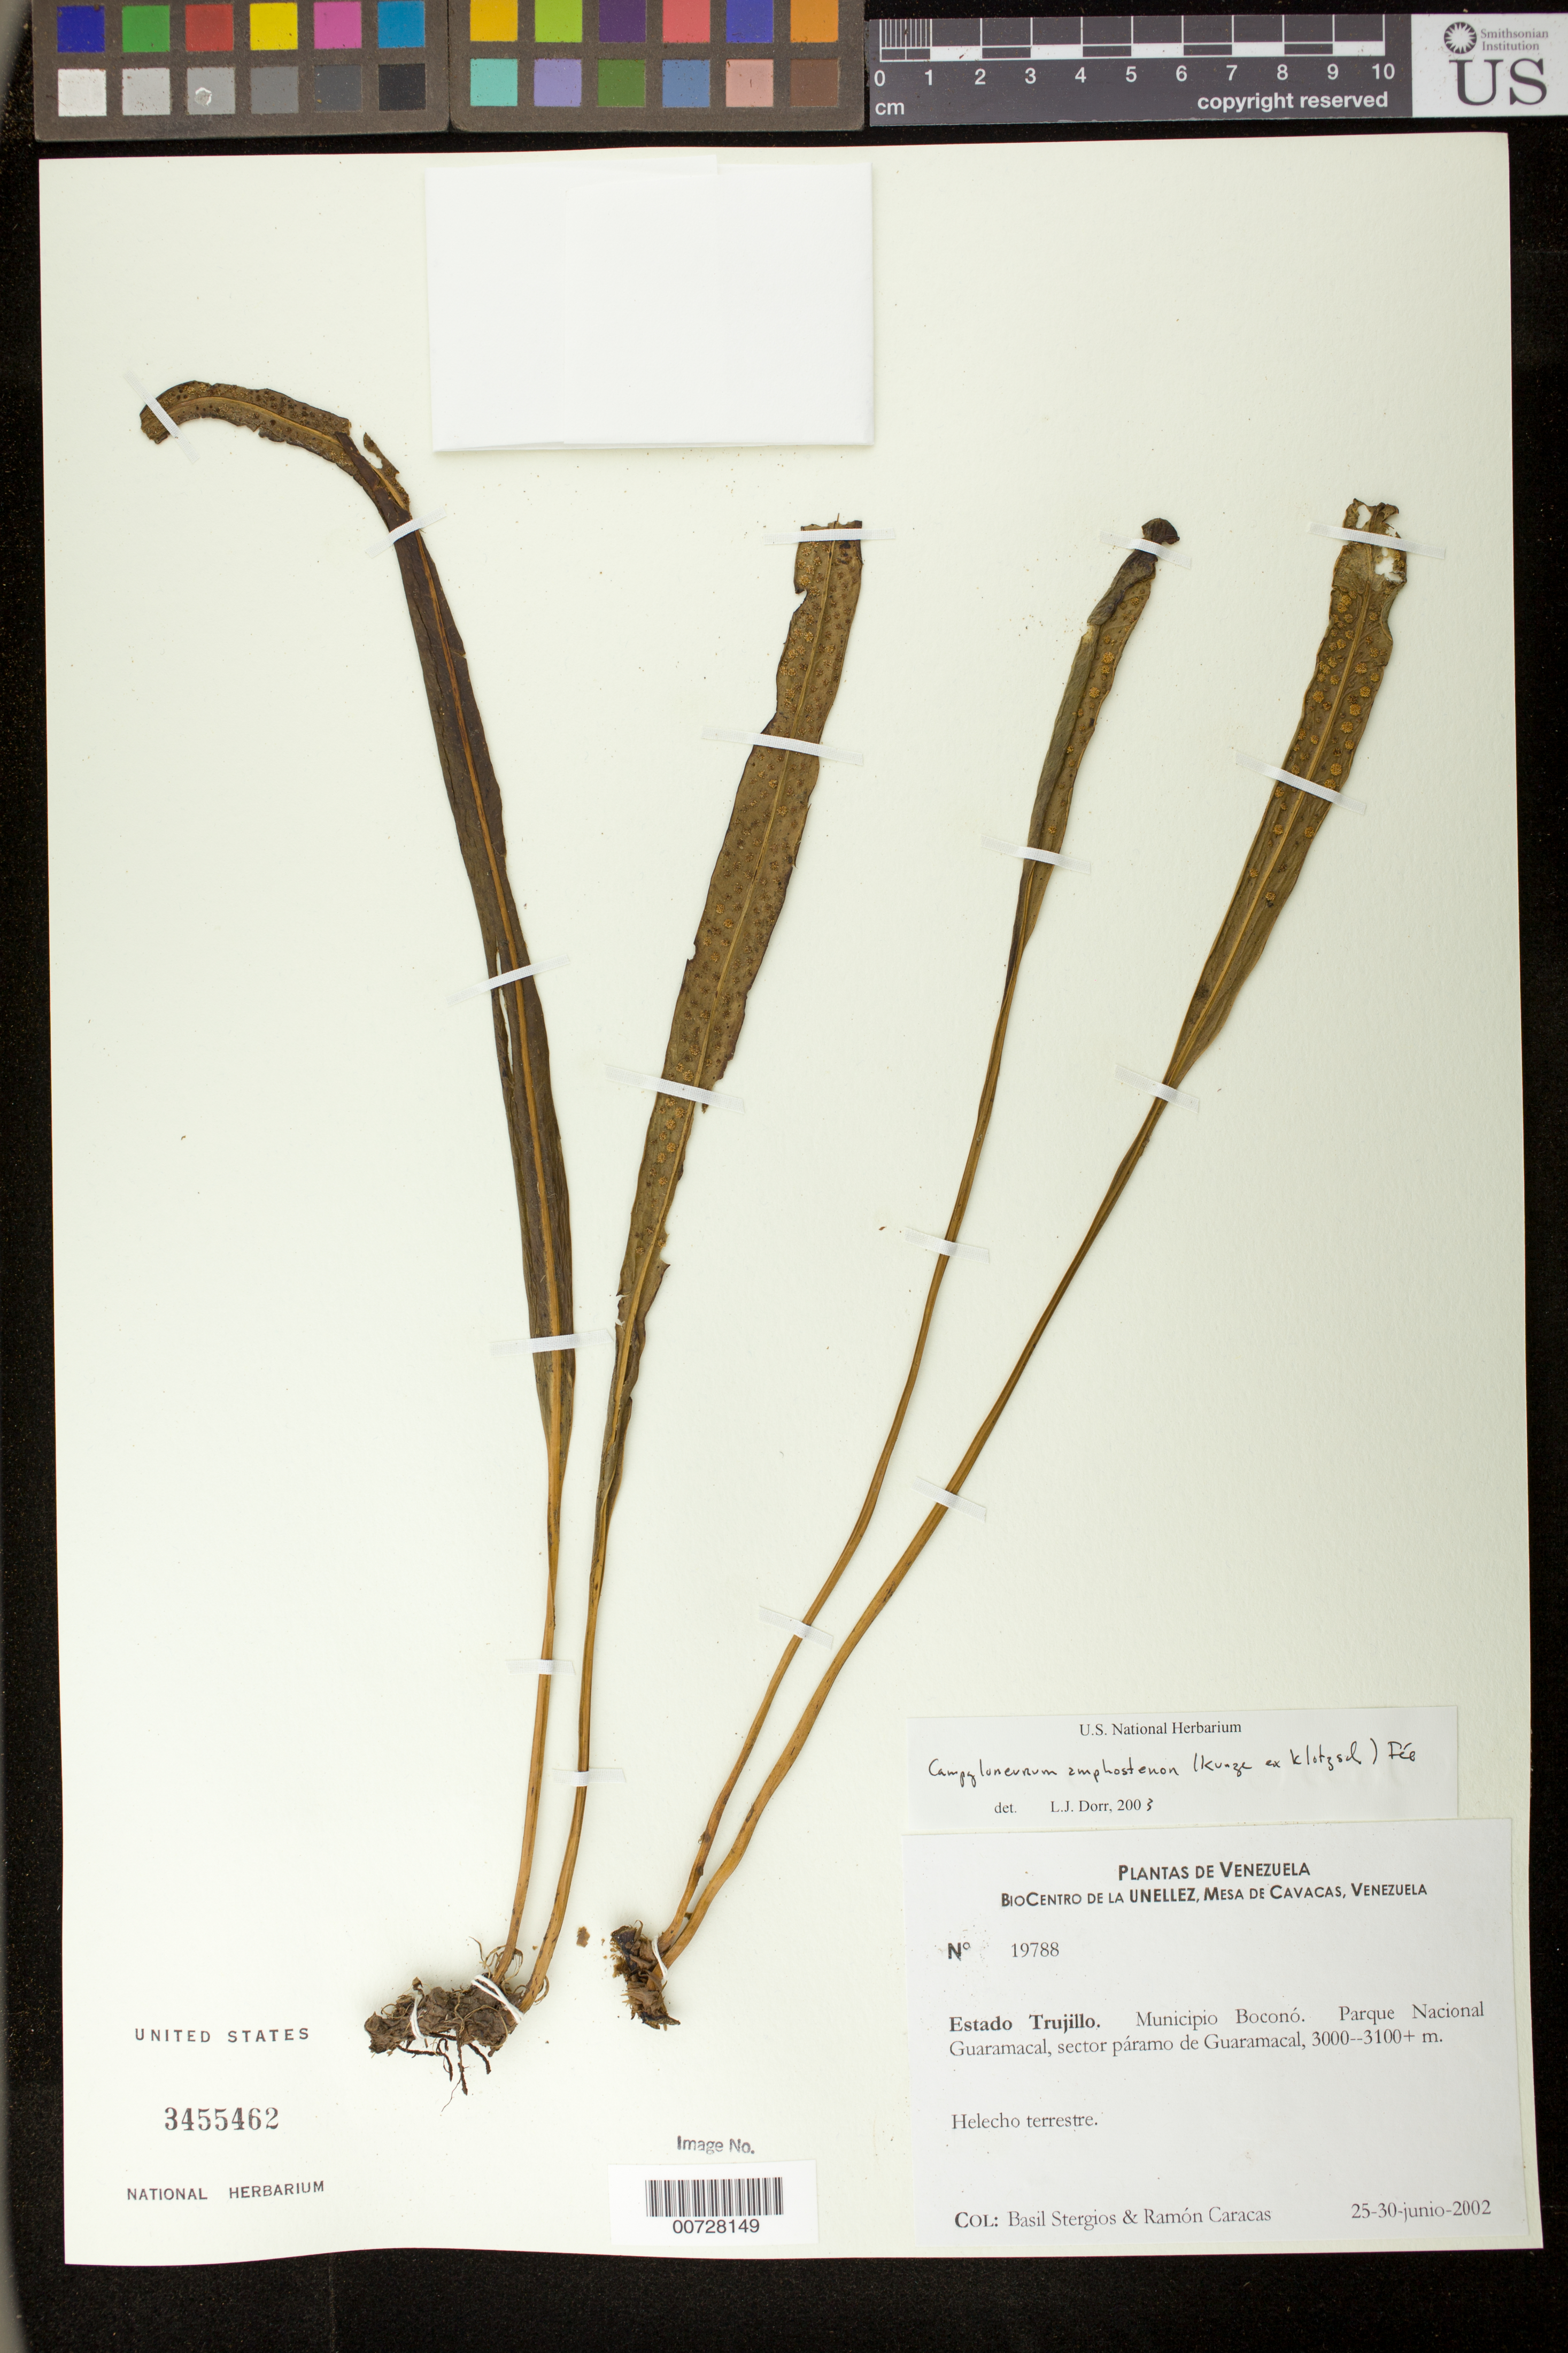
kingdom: Plantae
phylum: Tracheophyta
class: Polypodiopsida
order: Polypodiales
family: Polypodiaceae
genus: Campyloneurum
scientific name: Campyloneurum amphostenon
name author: (Kunze ex Klotzsch) Fée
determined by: Dorr, L. J., (BOT), Smithsonian Institution - National Museum of Natural History (UNITED STATES)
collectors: B. G. Stergios & R. Caracas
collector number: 19788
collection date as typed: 25 Jun 2002 to 30 Jun 2002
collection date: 2002-06-25/2002-06-30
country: Venezuela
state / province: Trujillo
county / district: Boconó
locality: Parque Nacional Guaramacal, páramo de Guaramacal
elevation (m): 3000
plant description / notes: PORT, UC, US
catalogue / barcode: US 3455462